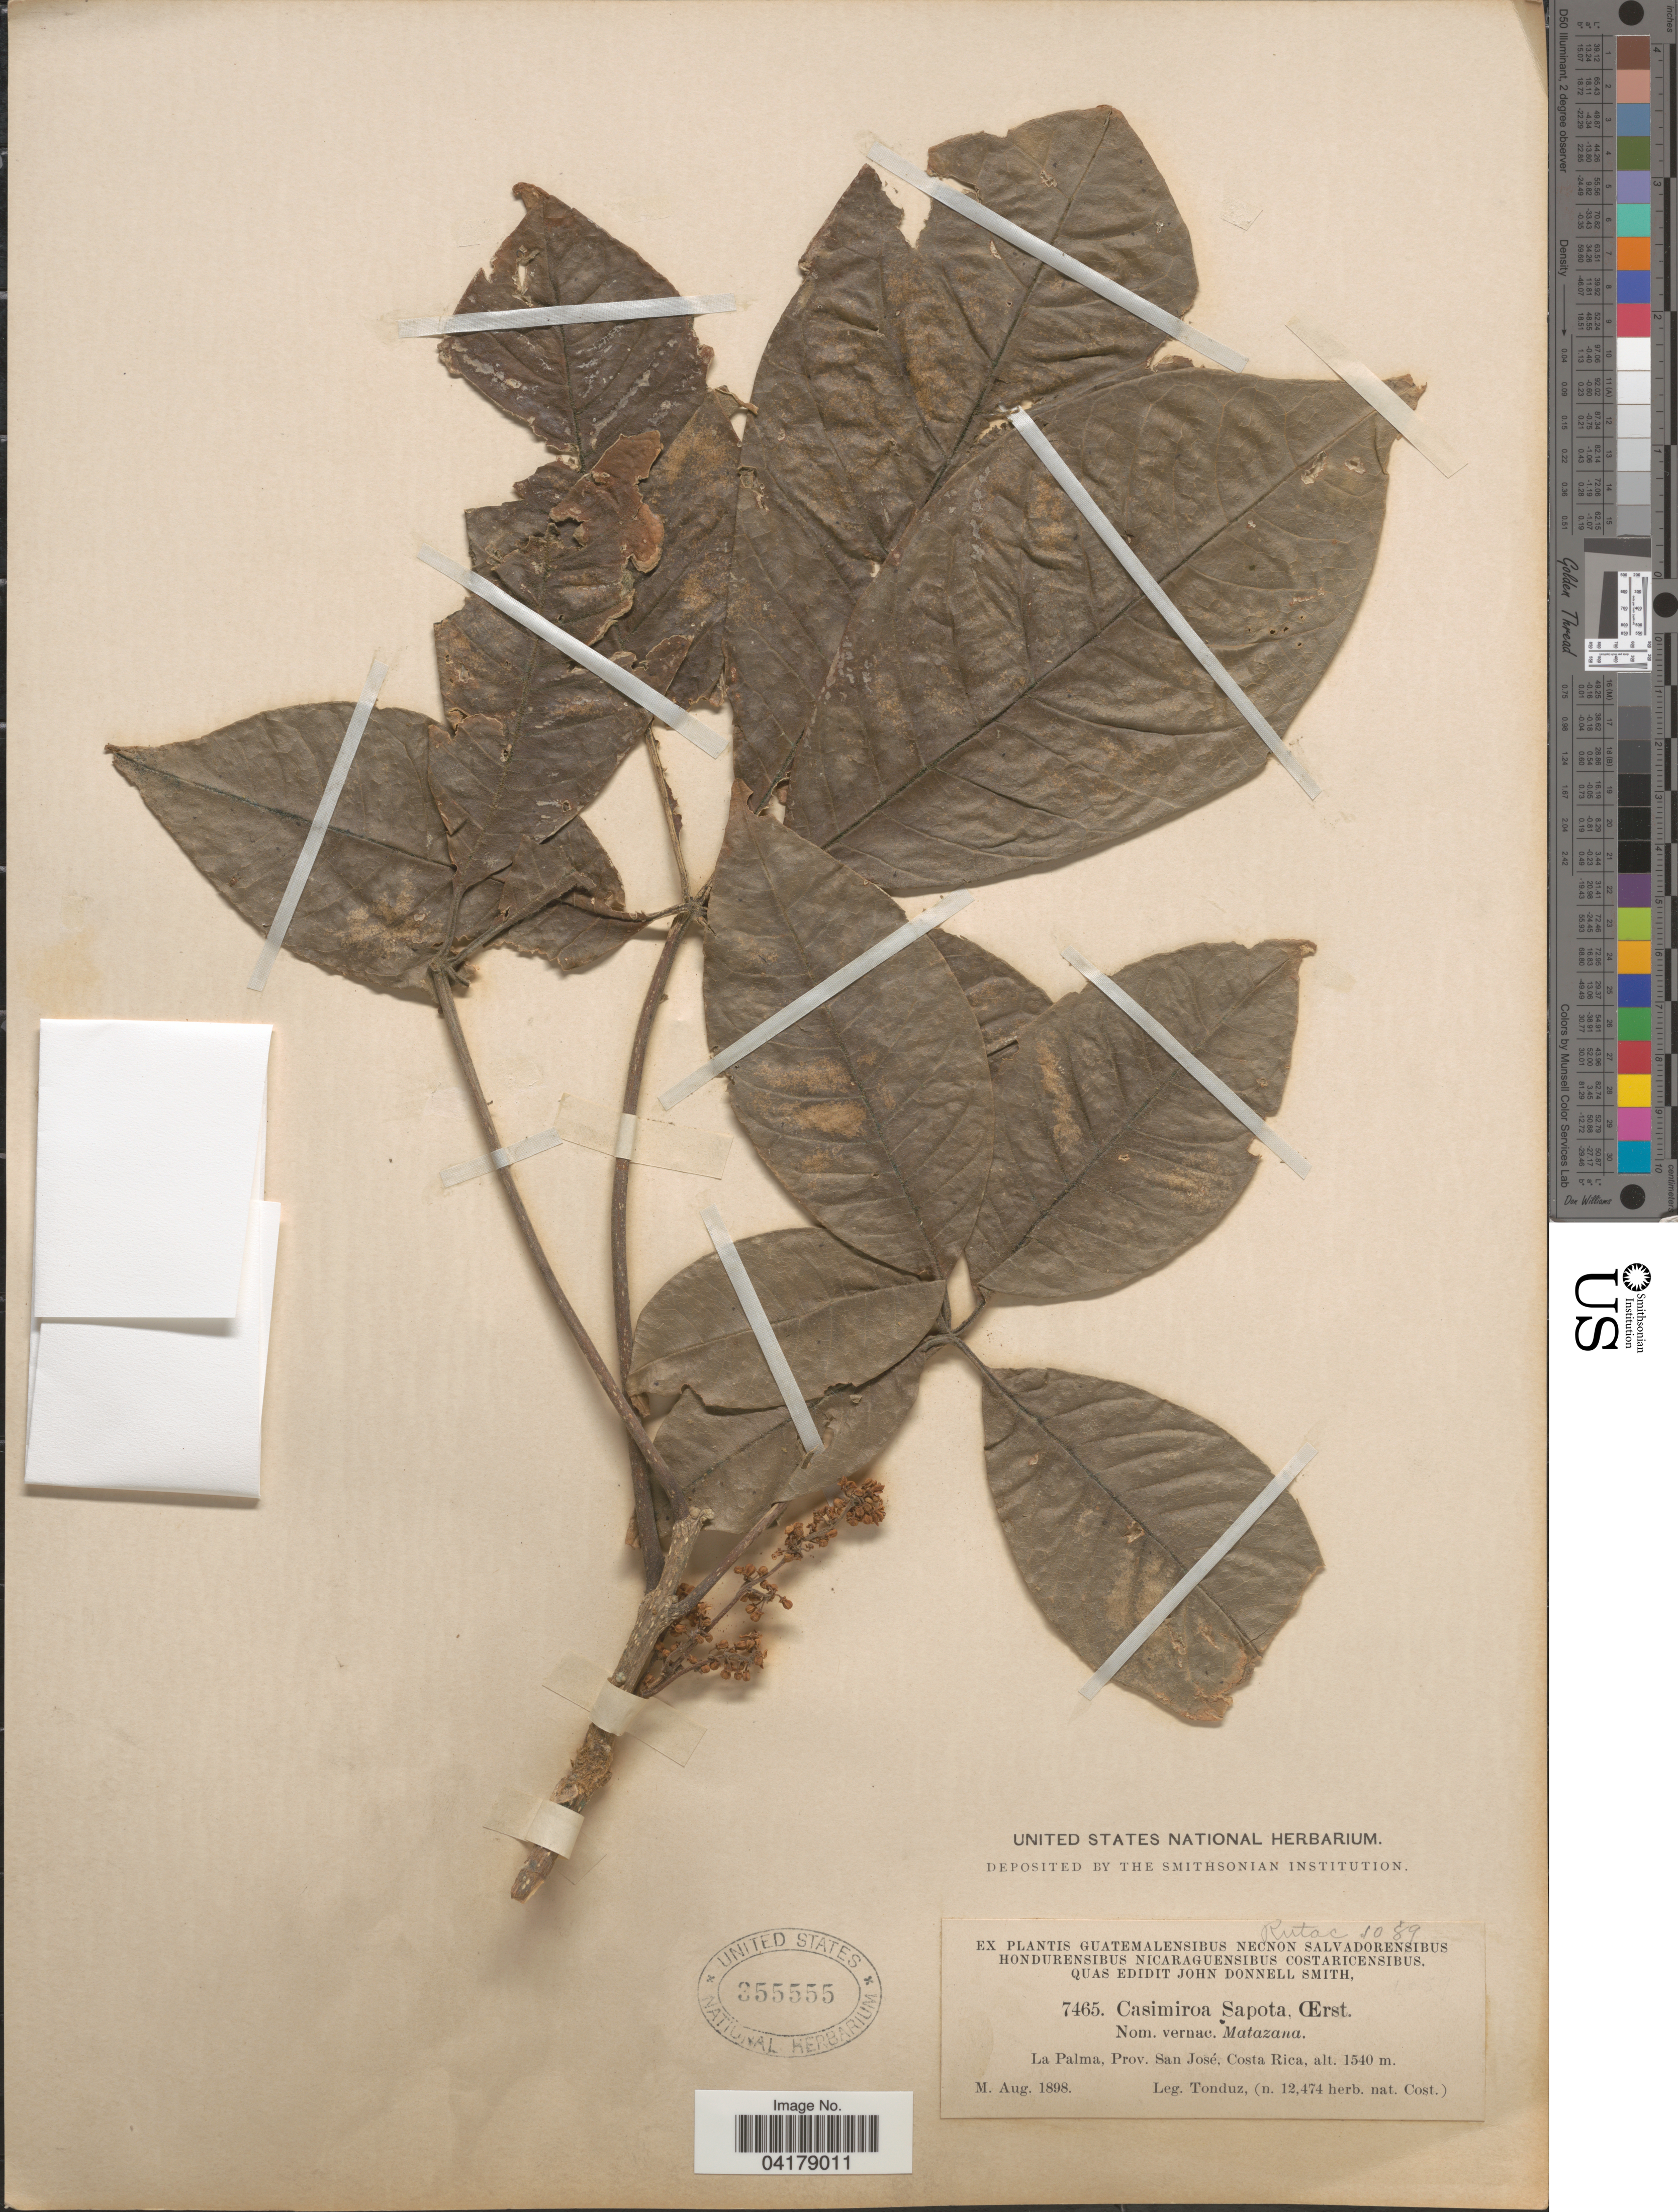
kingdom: Plantae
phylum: Tracheophyta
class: Magnoliopsida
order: Sapindales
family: Rutaceae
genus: Casimiroa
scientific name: Casimiroa sapota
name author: Oerst.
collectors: Tonduz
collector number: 7465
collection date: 1898-08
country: Costa Rica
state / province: San José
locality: La Palma.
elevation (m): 1540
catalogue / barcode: US 355555